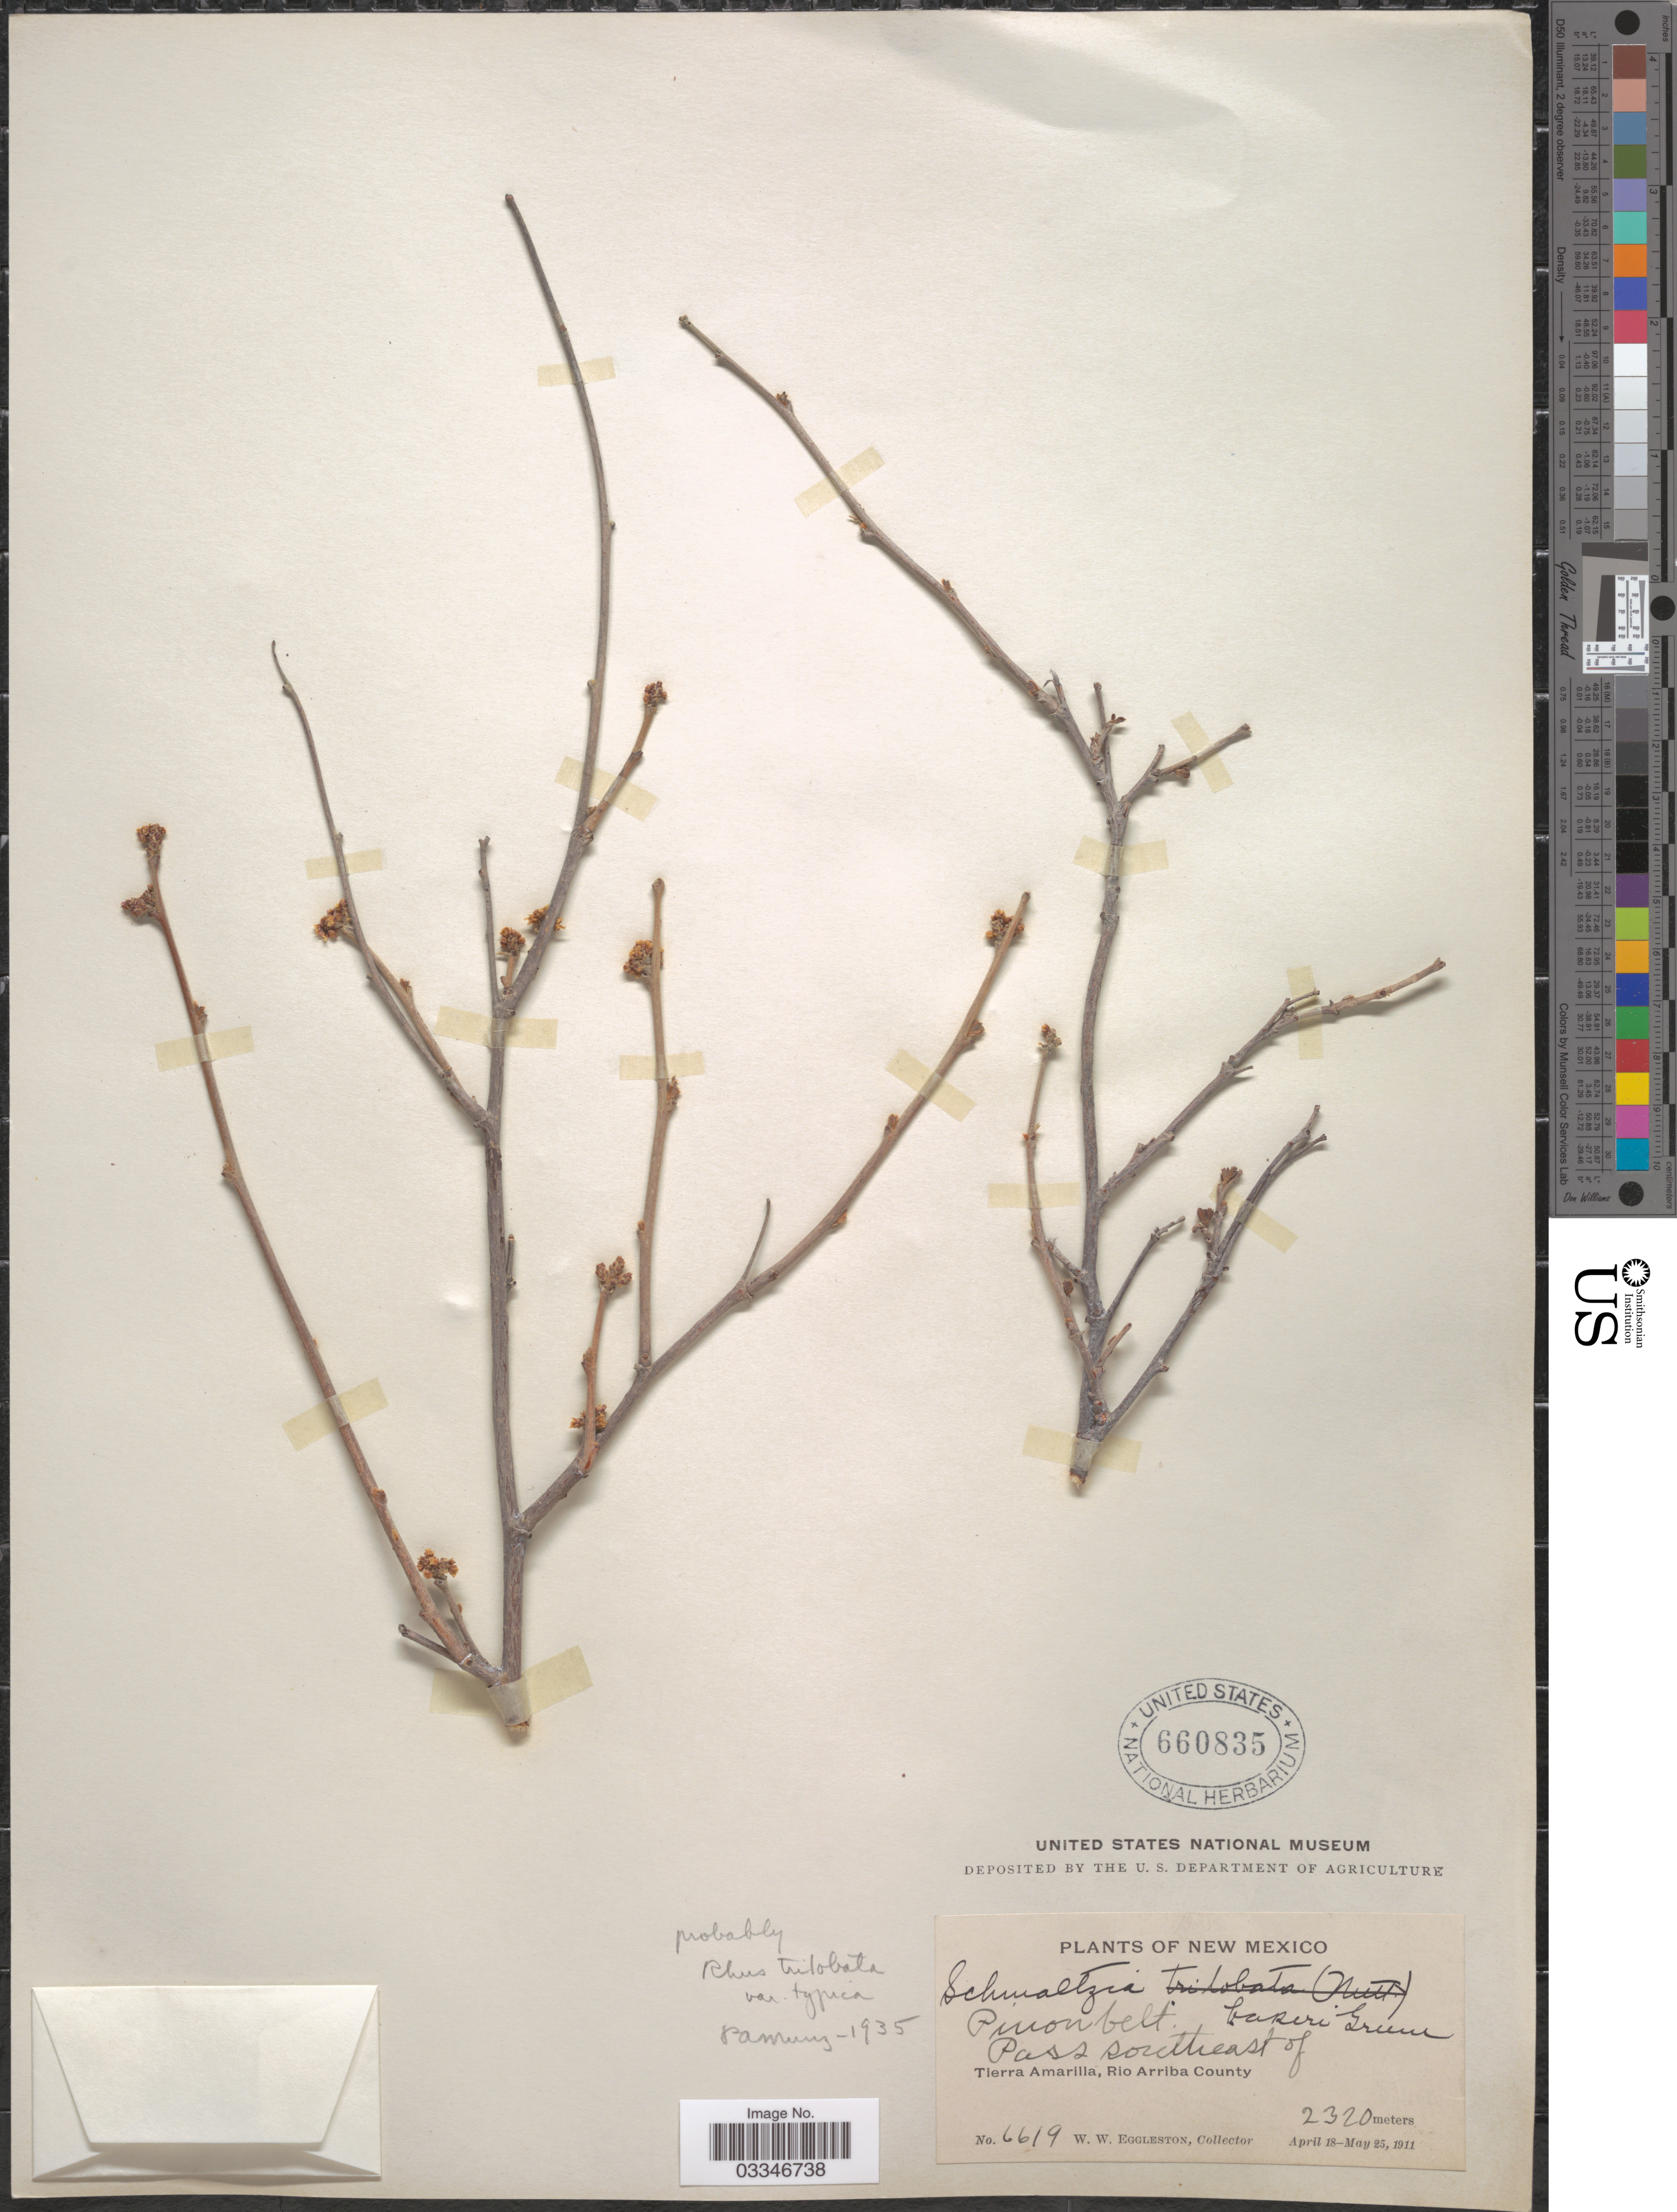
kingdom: Plantae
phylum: Tracheophyta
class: Magnoliopsida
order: Sapindales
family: Anacardiaceae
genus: Rhus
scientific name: Rhus trilobata var. typica Munz & Sloane ined.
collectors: W. W. Eggleston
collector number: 6619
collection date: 1911-04-18/1911-05-25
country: United States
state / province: New Mexico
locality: Pass southeast of Tierra Amarilla, Rio Arriba County.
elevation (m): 2320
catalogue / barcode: US 660835